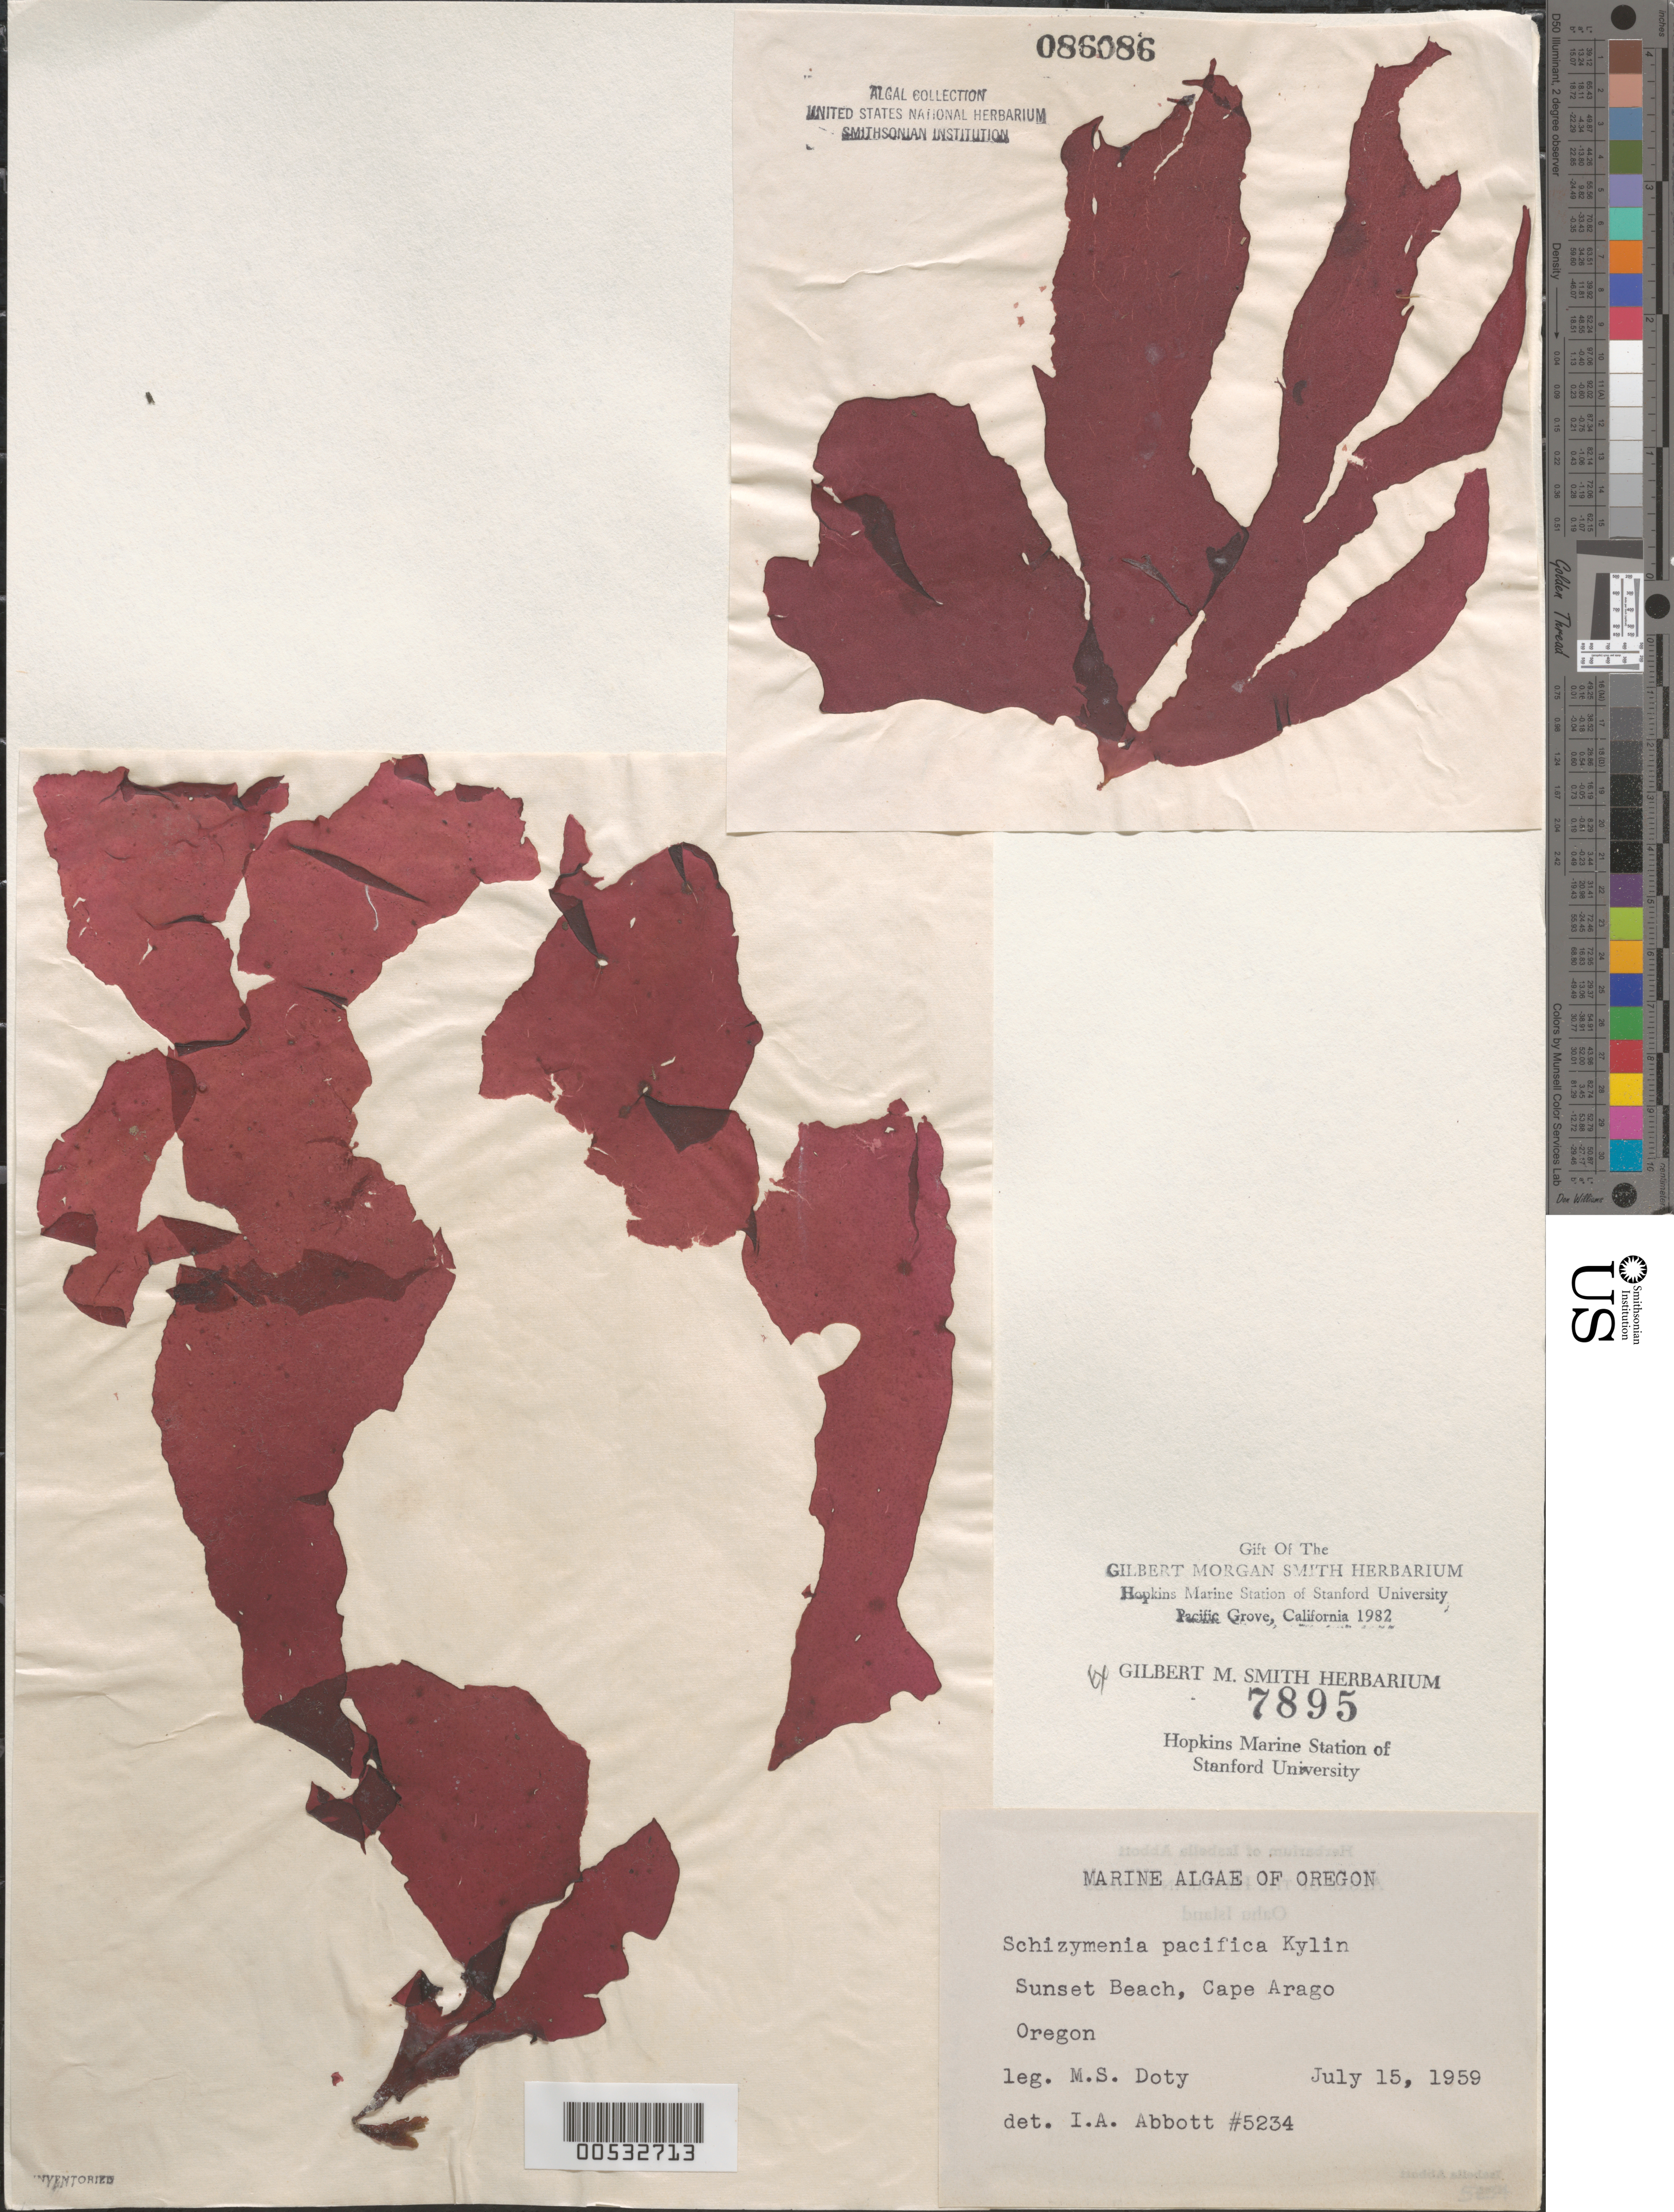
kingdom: Plantae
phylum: Rhodophyta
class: Florideophyceae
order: Nemastomatales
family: Schizymeniaceae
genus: Schizymenia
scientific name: Schizymenia pacifica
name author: (Kylin) Kylin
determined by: Abbott, Isabella A.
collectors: M. S. Doty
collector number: MSD 5234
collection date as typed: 15 Jul 1959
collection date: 1959-07-15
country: United States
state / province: Oregon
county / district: Coos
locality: Sunset Beach, Cape Arago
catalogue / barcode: US 86086